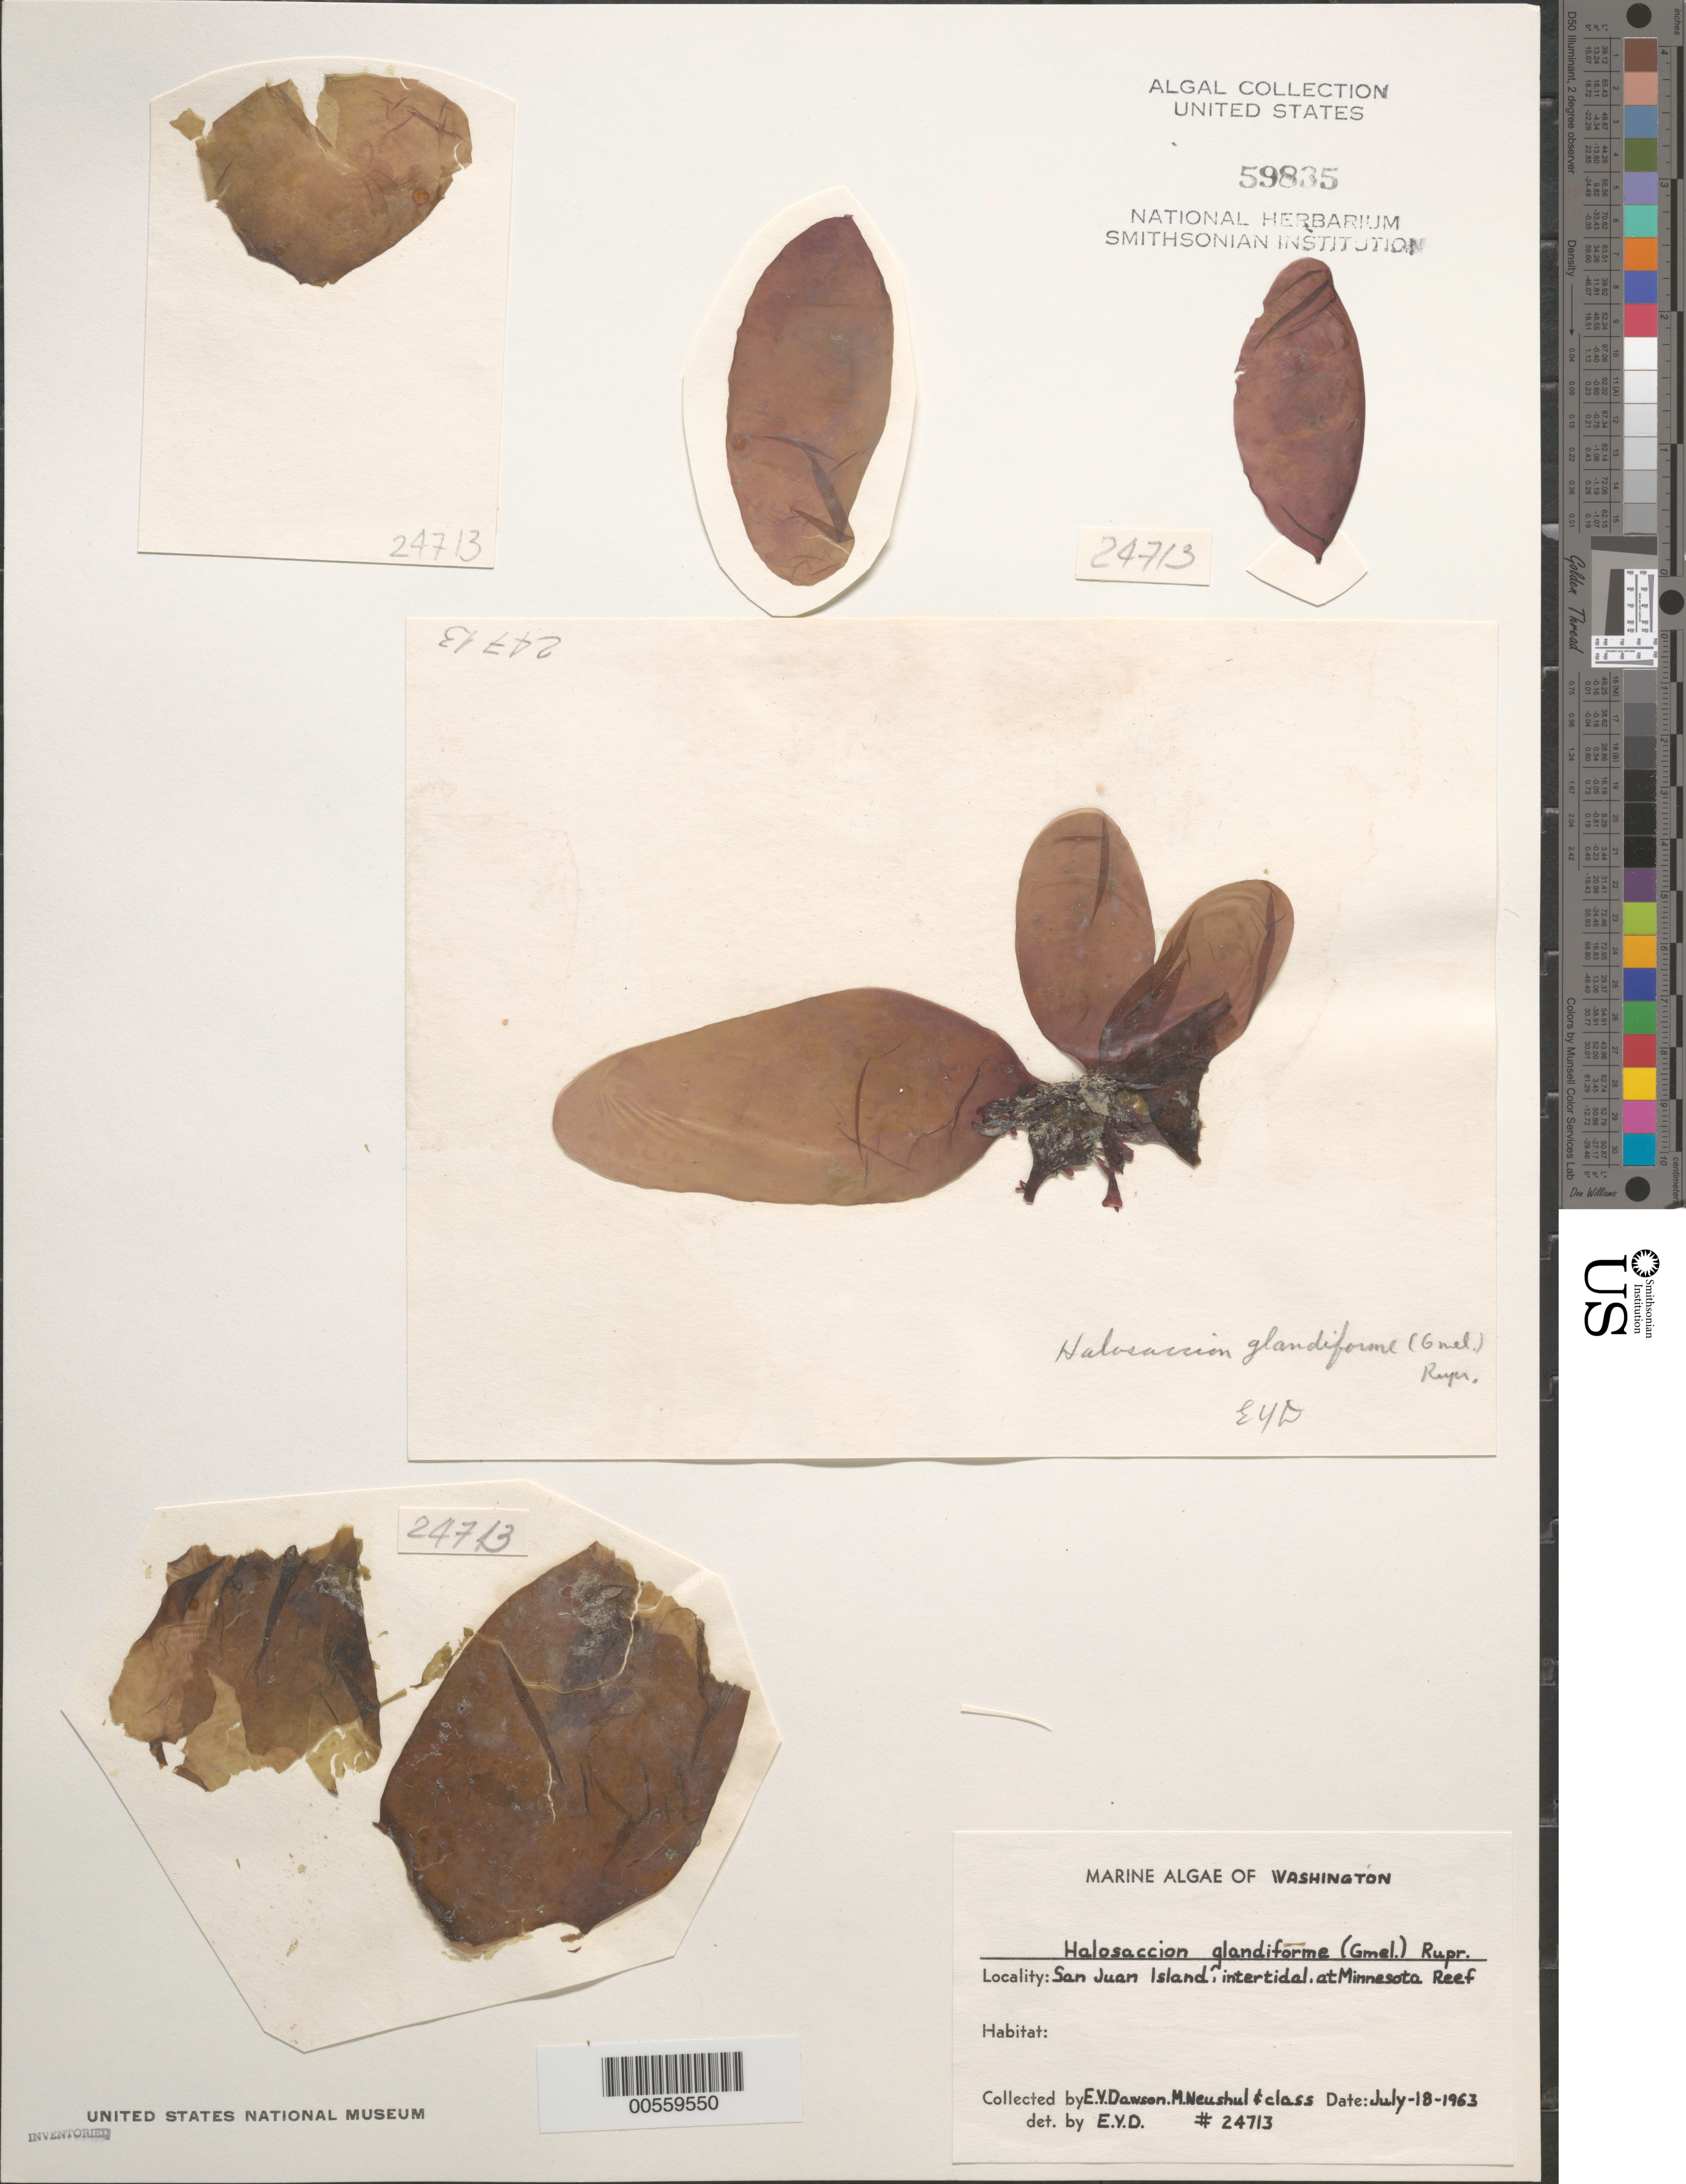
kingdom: Plantae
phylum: Rhodophyta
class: Florideophyceae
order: Palmariales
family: Palmariaceae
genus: Halosaccion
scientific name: Halosaccion glandiforme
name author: (S.G. Gmel.) Rupr.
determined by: Dawson, E. Y.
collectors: E. Y. Dawson, M. Neushul & Algae Class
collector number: EYD 24713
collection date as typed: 18 Jul 1963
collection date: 1963-07-18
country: United States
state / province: Washington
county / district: San Juan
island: San Juan Island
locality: Minnesota Reef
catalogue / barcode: US 59835